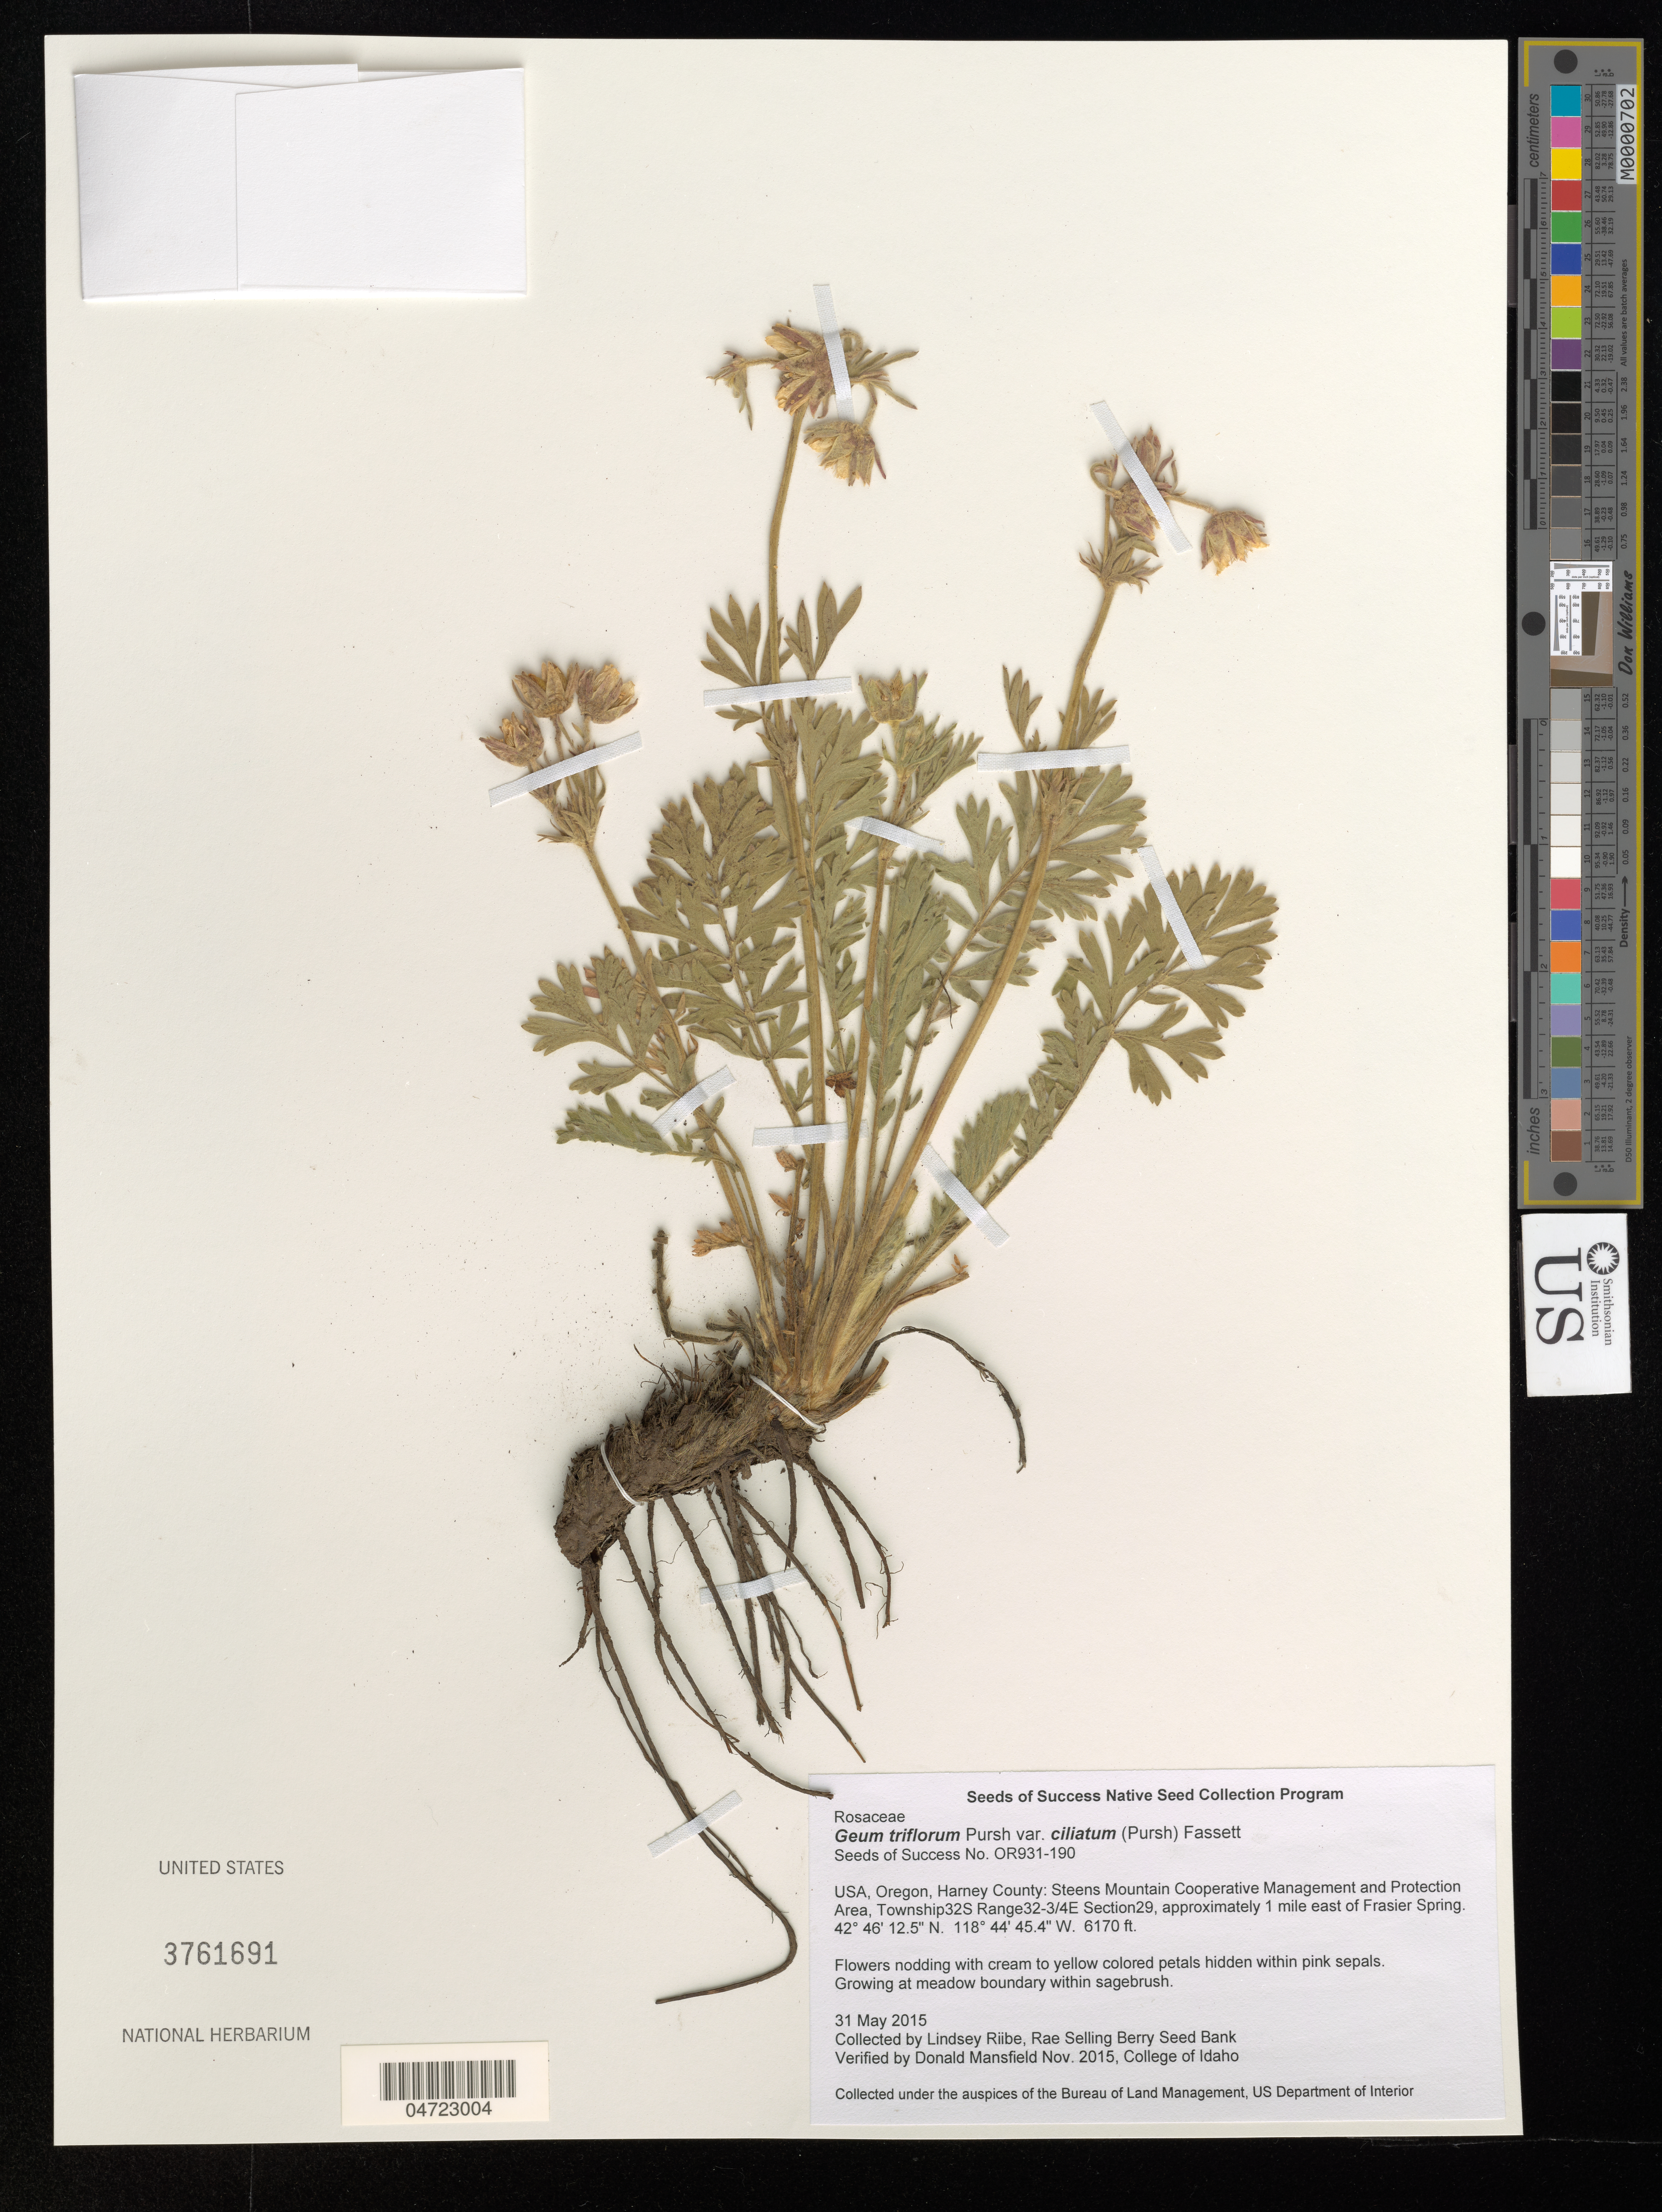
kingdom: Plantae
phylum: Tracheophyta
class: Magnoliopsida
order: Rosales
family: Rosaceae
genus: Geum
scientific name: Geum triflorum var. ciliatum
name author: (Pursh) Fassett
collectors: L. Riibe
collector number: OR931-190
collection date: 2015-05-31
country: United States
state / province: Oregon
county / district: Harney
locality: Harney County: Steens Mountain Cooperative Management and Protection Area, Township32S Range32-3/4E Section29, approximately 1 mile east of Frasier Spring.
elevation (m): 1881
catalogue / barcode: US 3761691